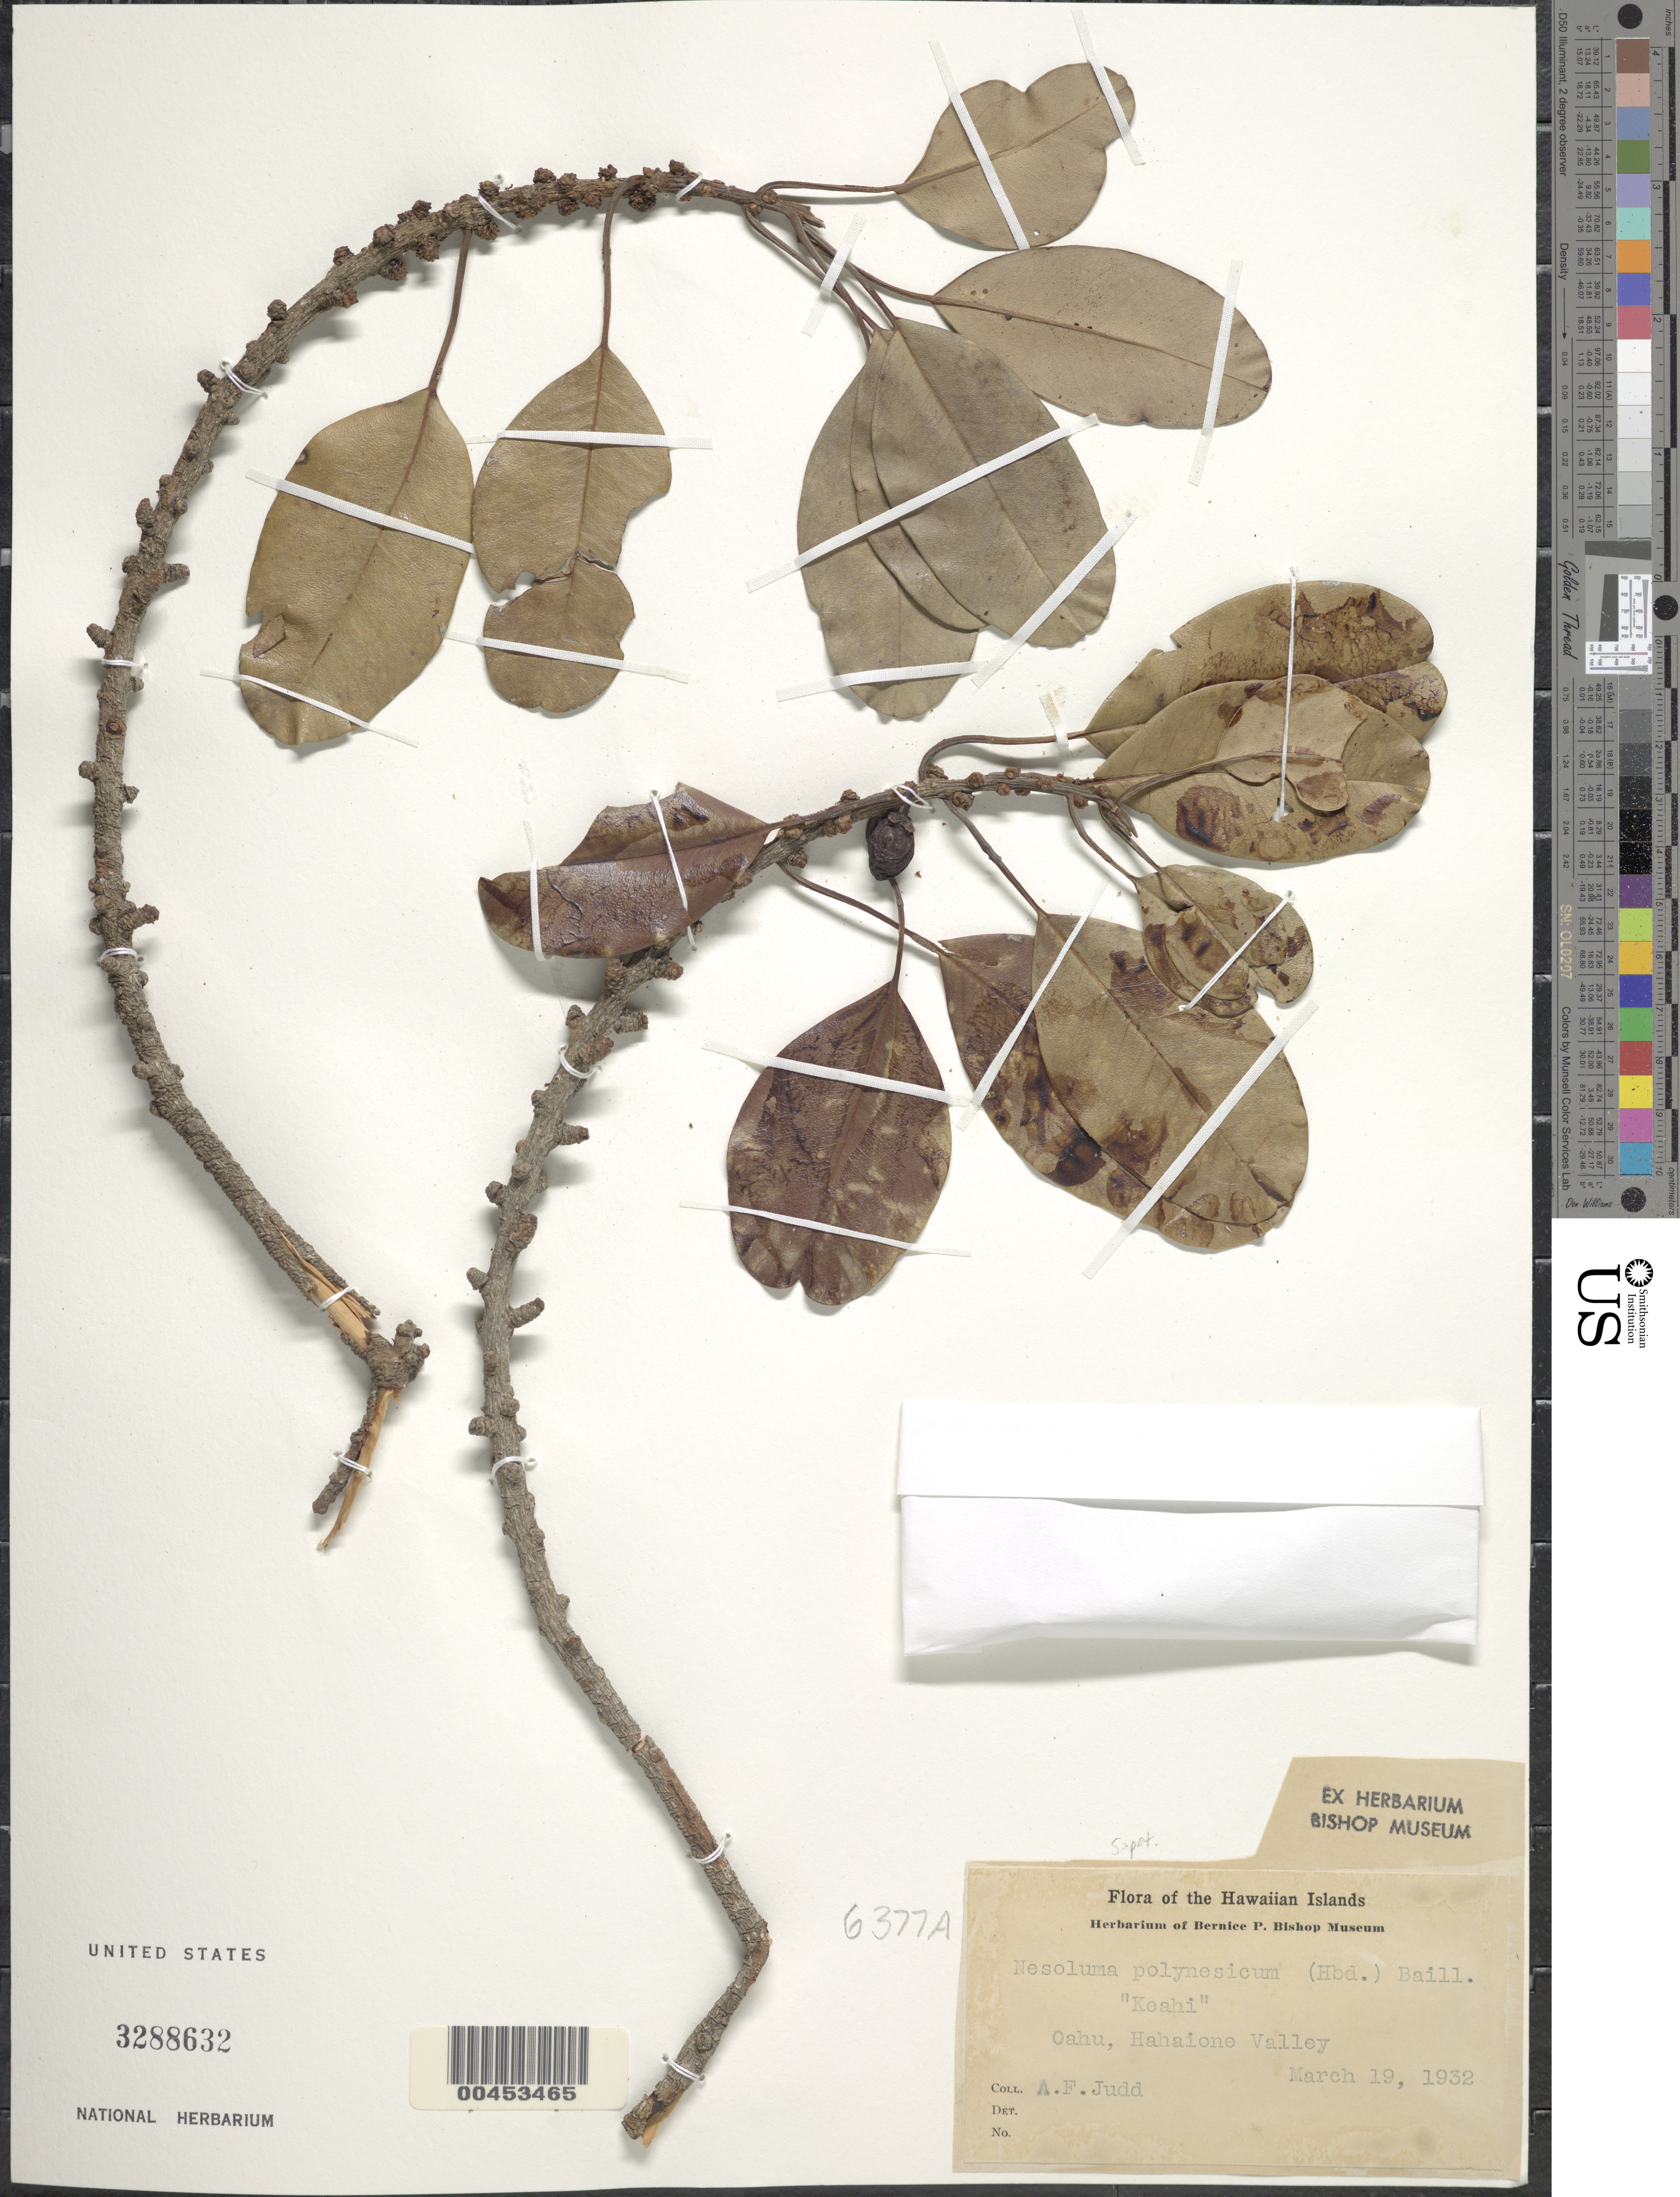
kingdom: Plantae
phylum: Tracheophyta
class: Magnoliopsida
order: Ericales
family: Sapotaceae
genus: Sideroxylon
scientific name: Sideroxylon polynesicum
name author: (Hillebr.) Smedmark & Anderb.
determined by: Wagner, W. L., (BOT), Smithsonian Institution - National Museum of Natural History (UNITED STATES)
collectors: A. Judd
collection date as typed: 19 Mar 1932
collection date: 1932-03-19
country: United States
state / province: Hawaii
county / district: Honolulu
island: Oahu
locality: Hahaione Valley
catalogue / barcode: US 3288632